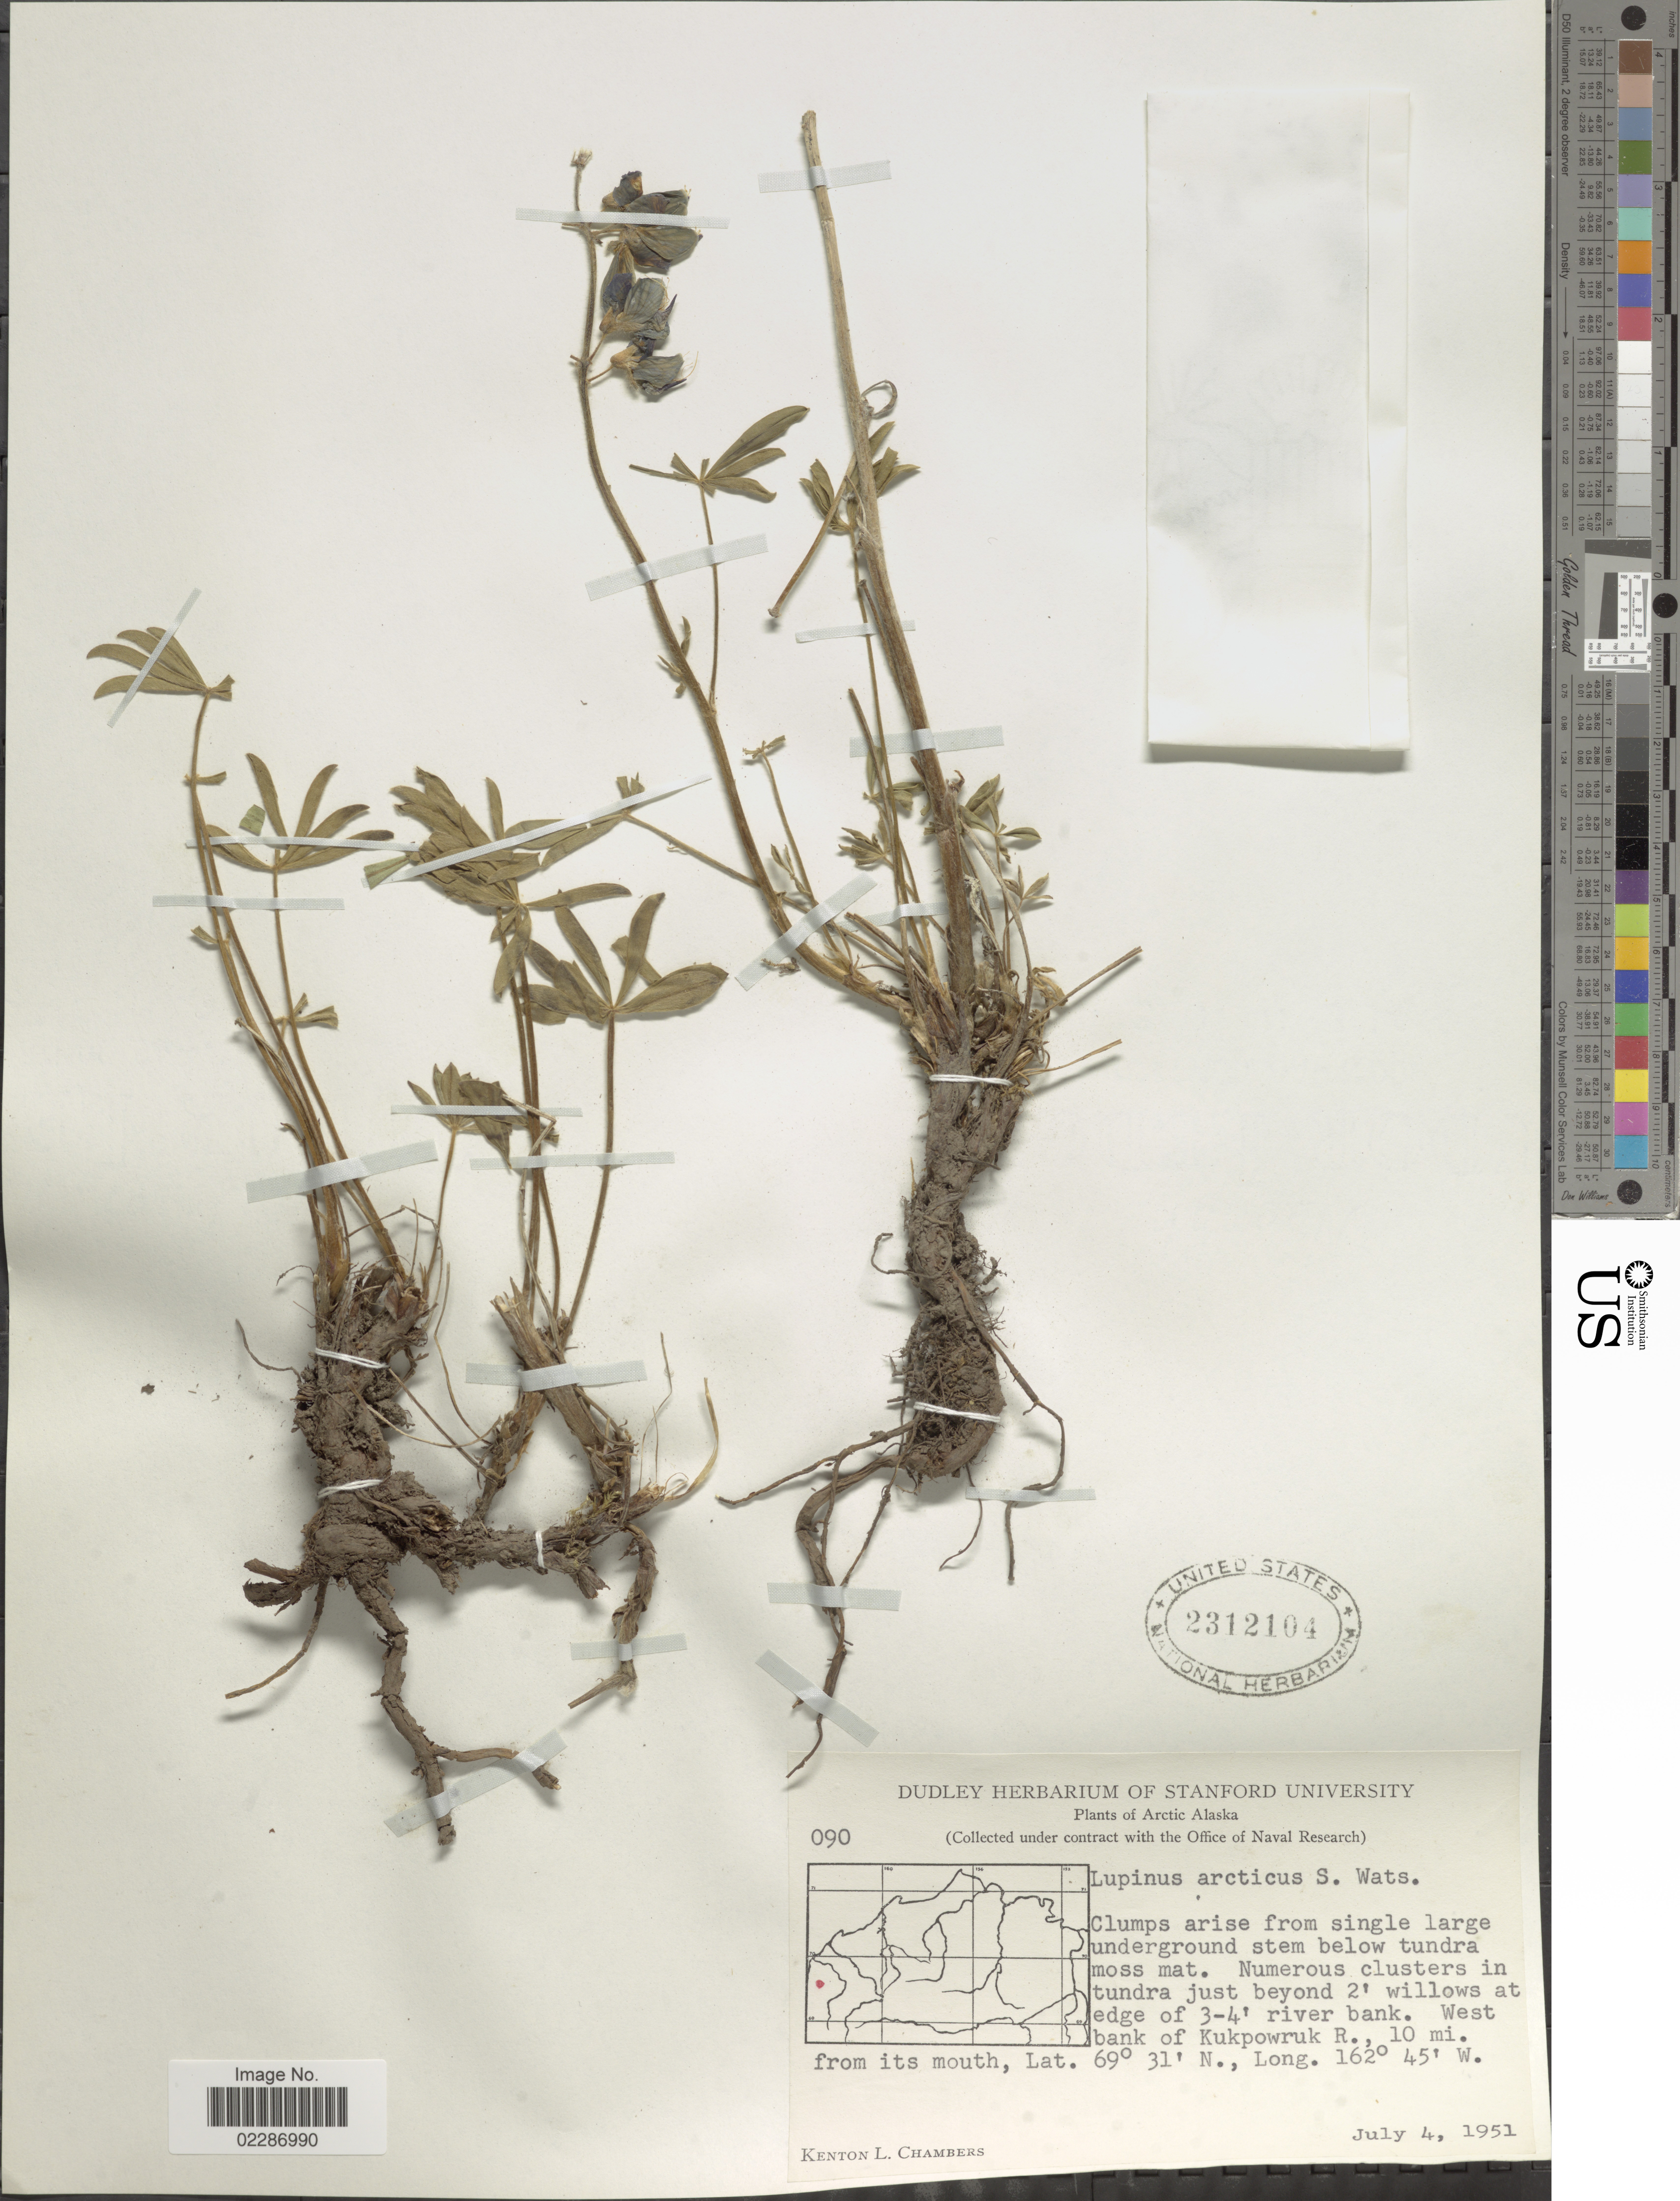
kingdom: Plantae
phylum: Tracheophyta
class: Magnoliopsida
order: Fabales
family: Fabaceae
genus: Lupinus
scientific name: Lupinus arcticus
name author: S. Watson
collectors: K. L. Chambers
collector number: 090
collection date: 1951-07-04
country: United States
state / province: Alaska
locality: Arctic Alaska, West bank of Kukpowruk R., 10 mi. from its mouth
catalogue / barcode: US 2312104